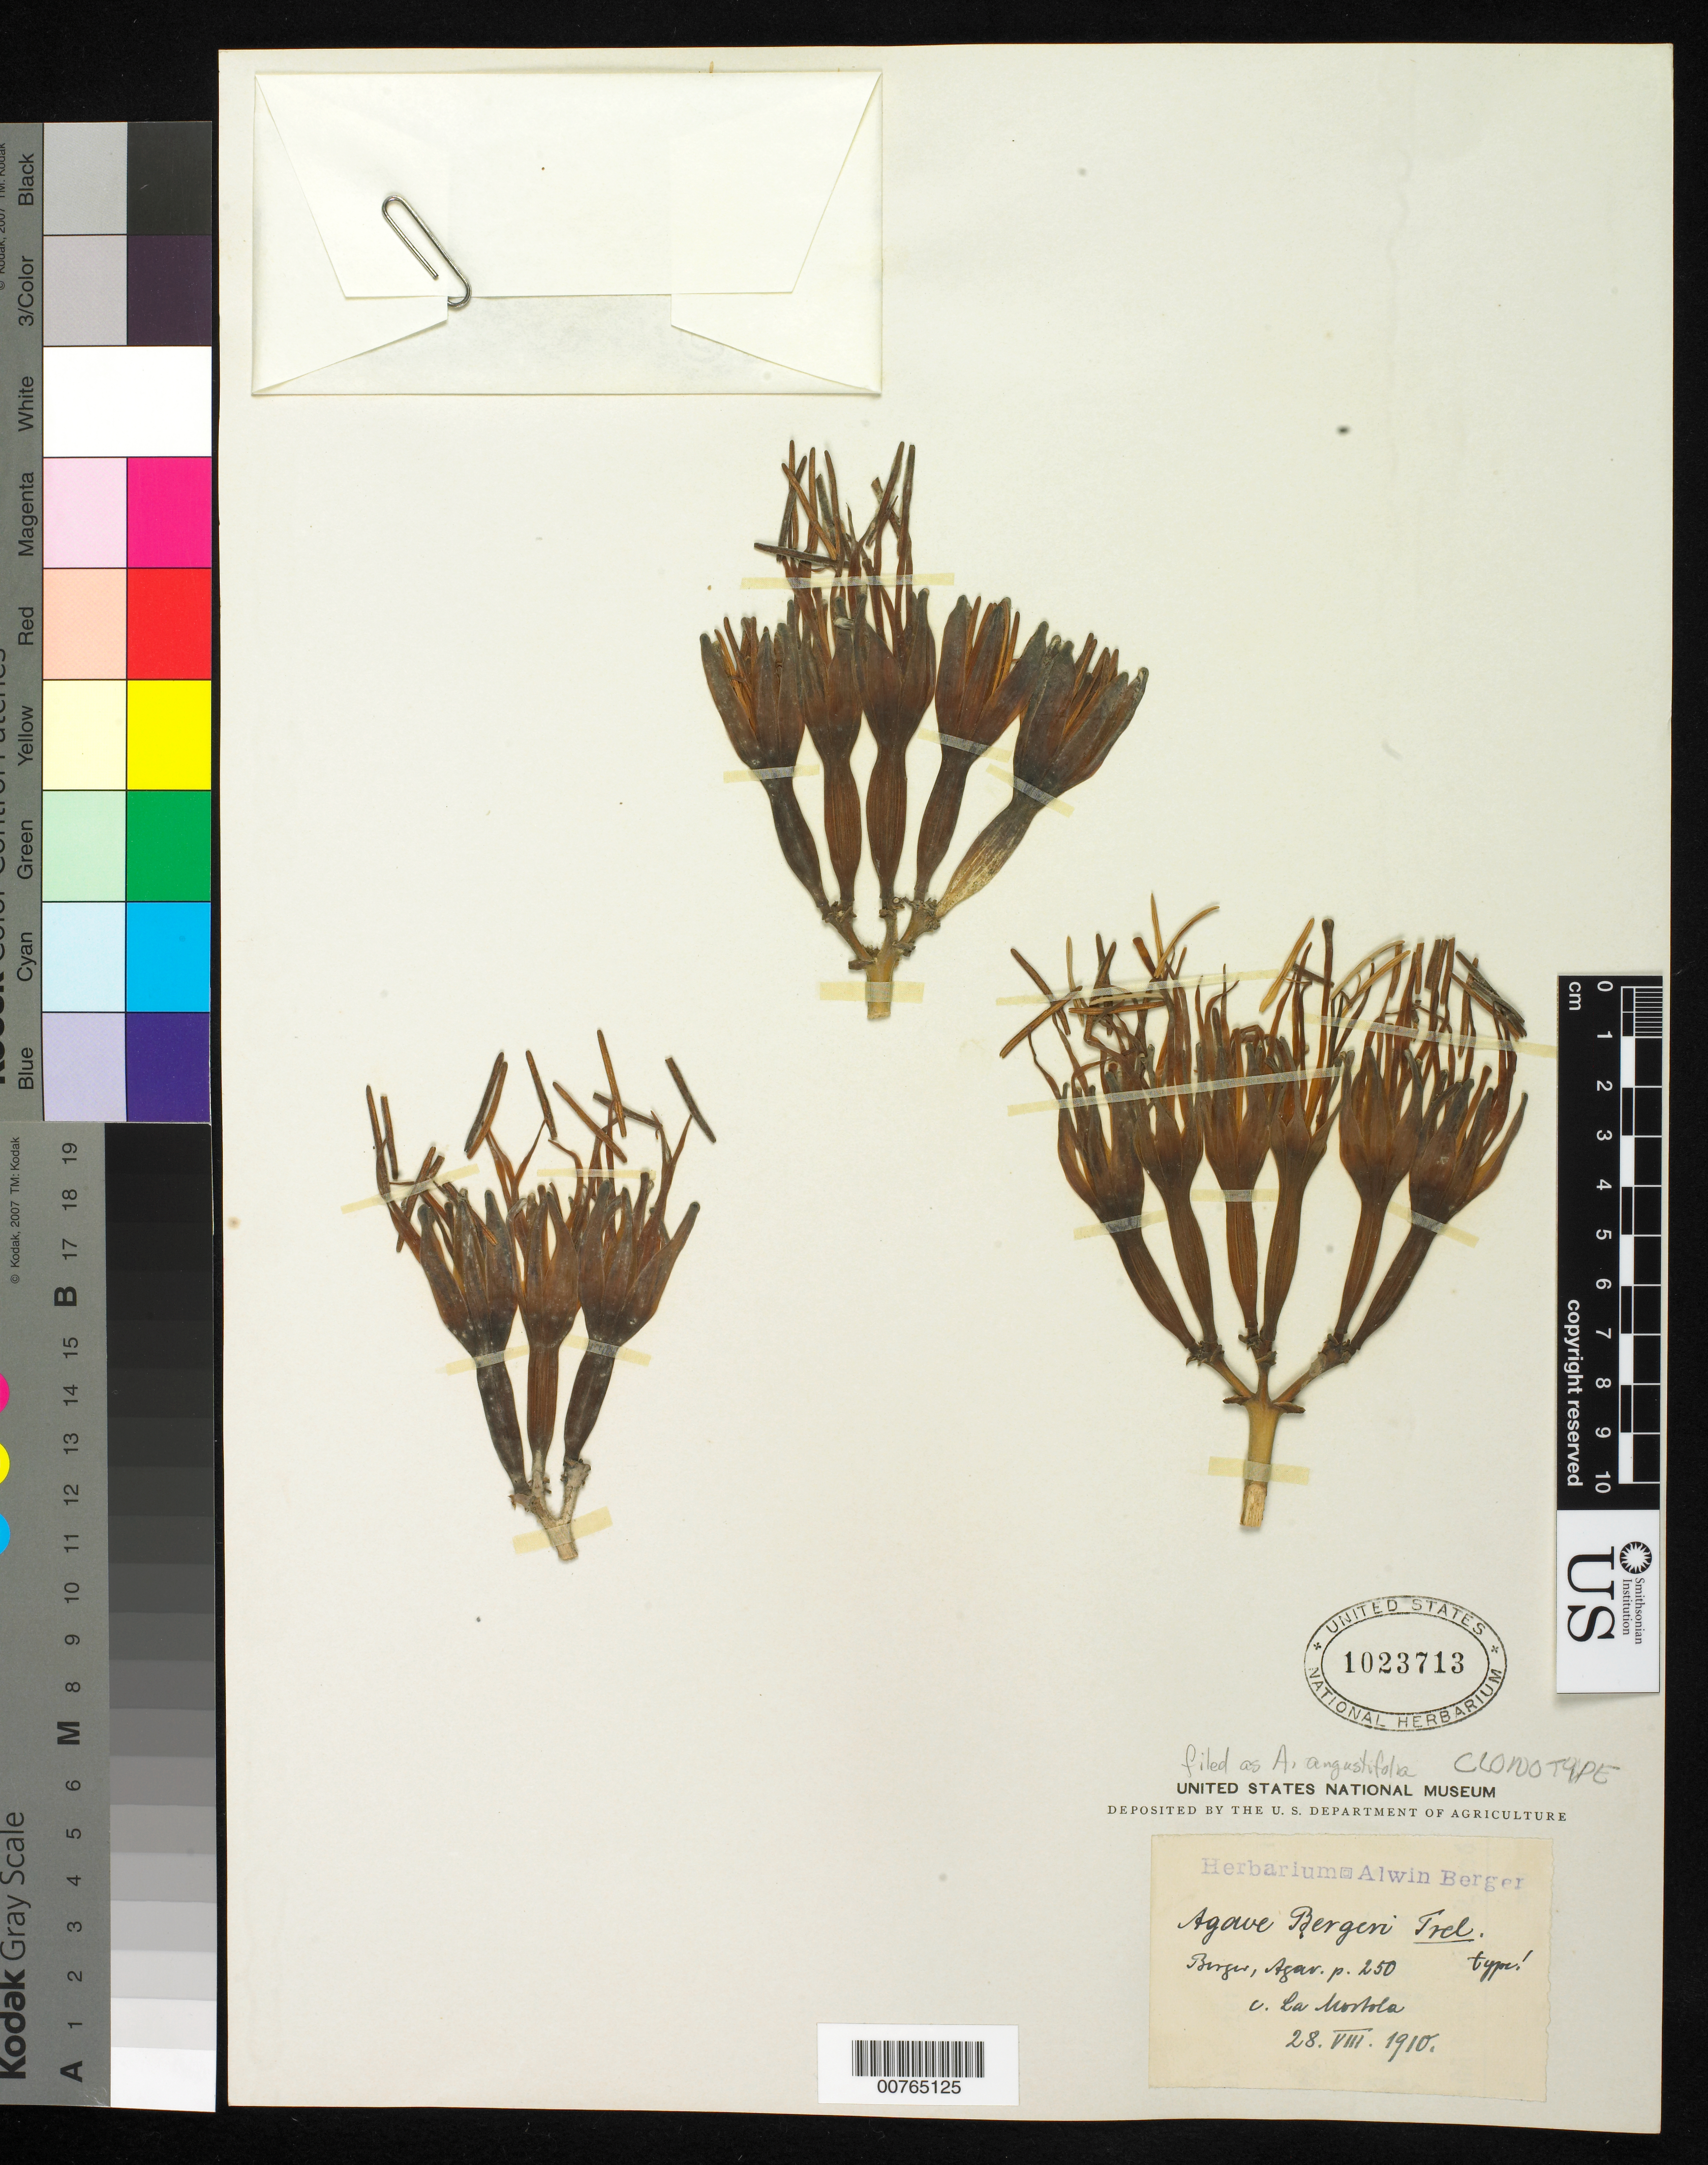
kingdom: Plantae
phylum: Tracheophyta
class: Liliopsida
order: Asparagales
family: Asparagaceae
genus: Agave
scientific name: Agave angustifolia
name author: Haw.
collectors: A. Berger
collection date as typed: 28 Aug 1910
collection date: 1910-08-28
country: Italy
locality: La mortola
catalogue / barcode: US 1023713